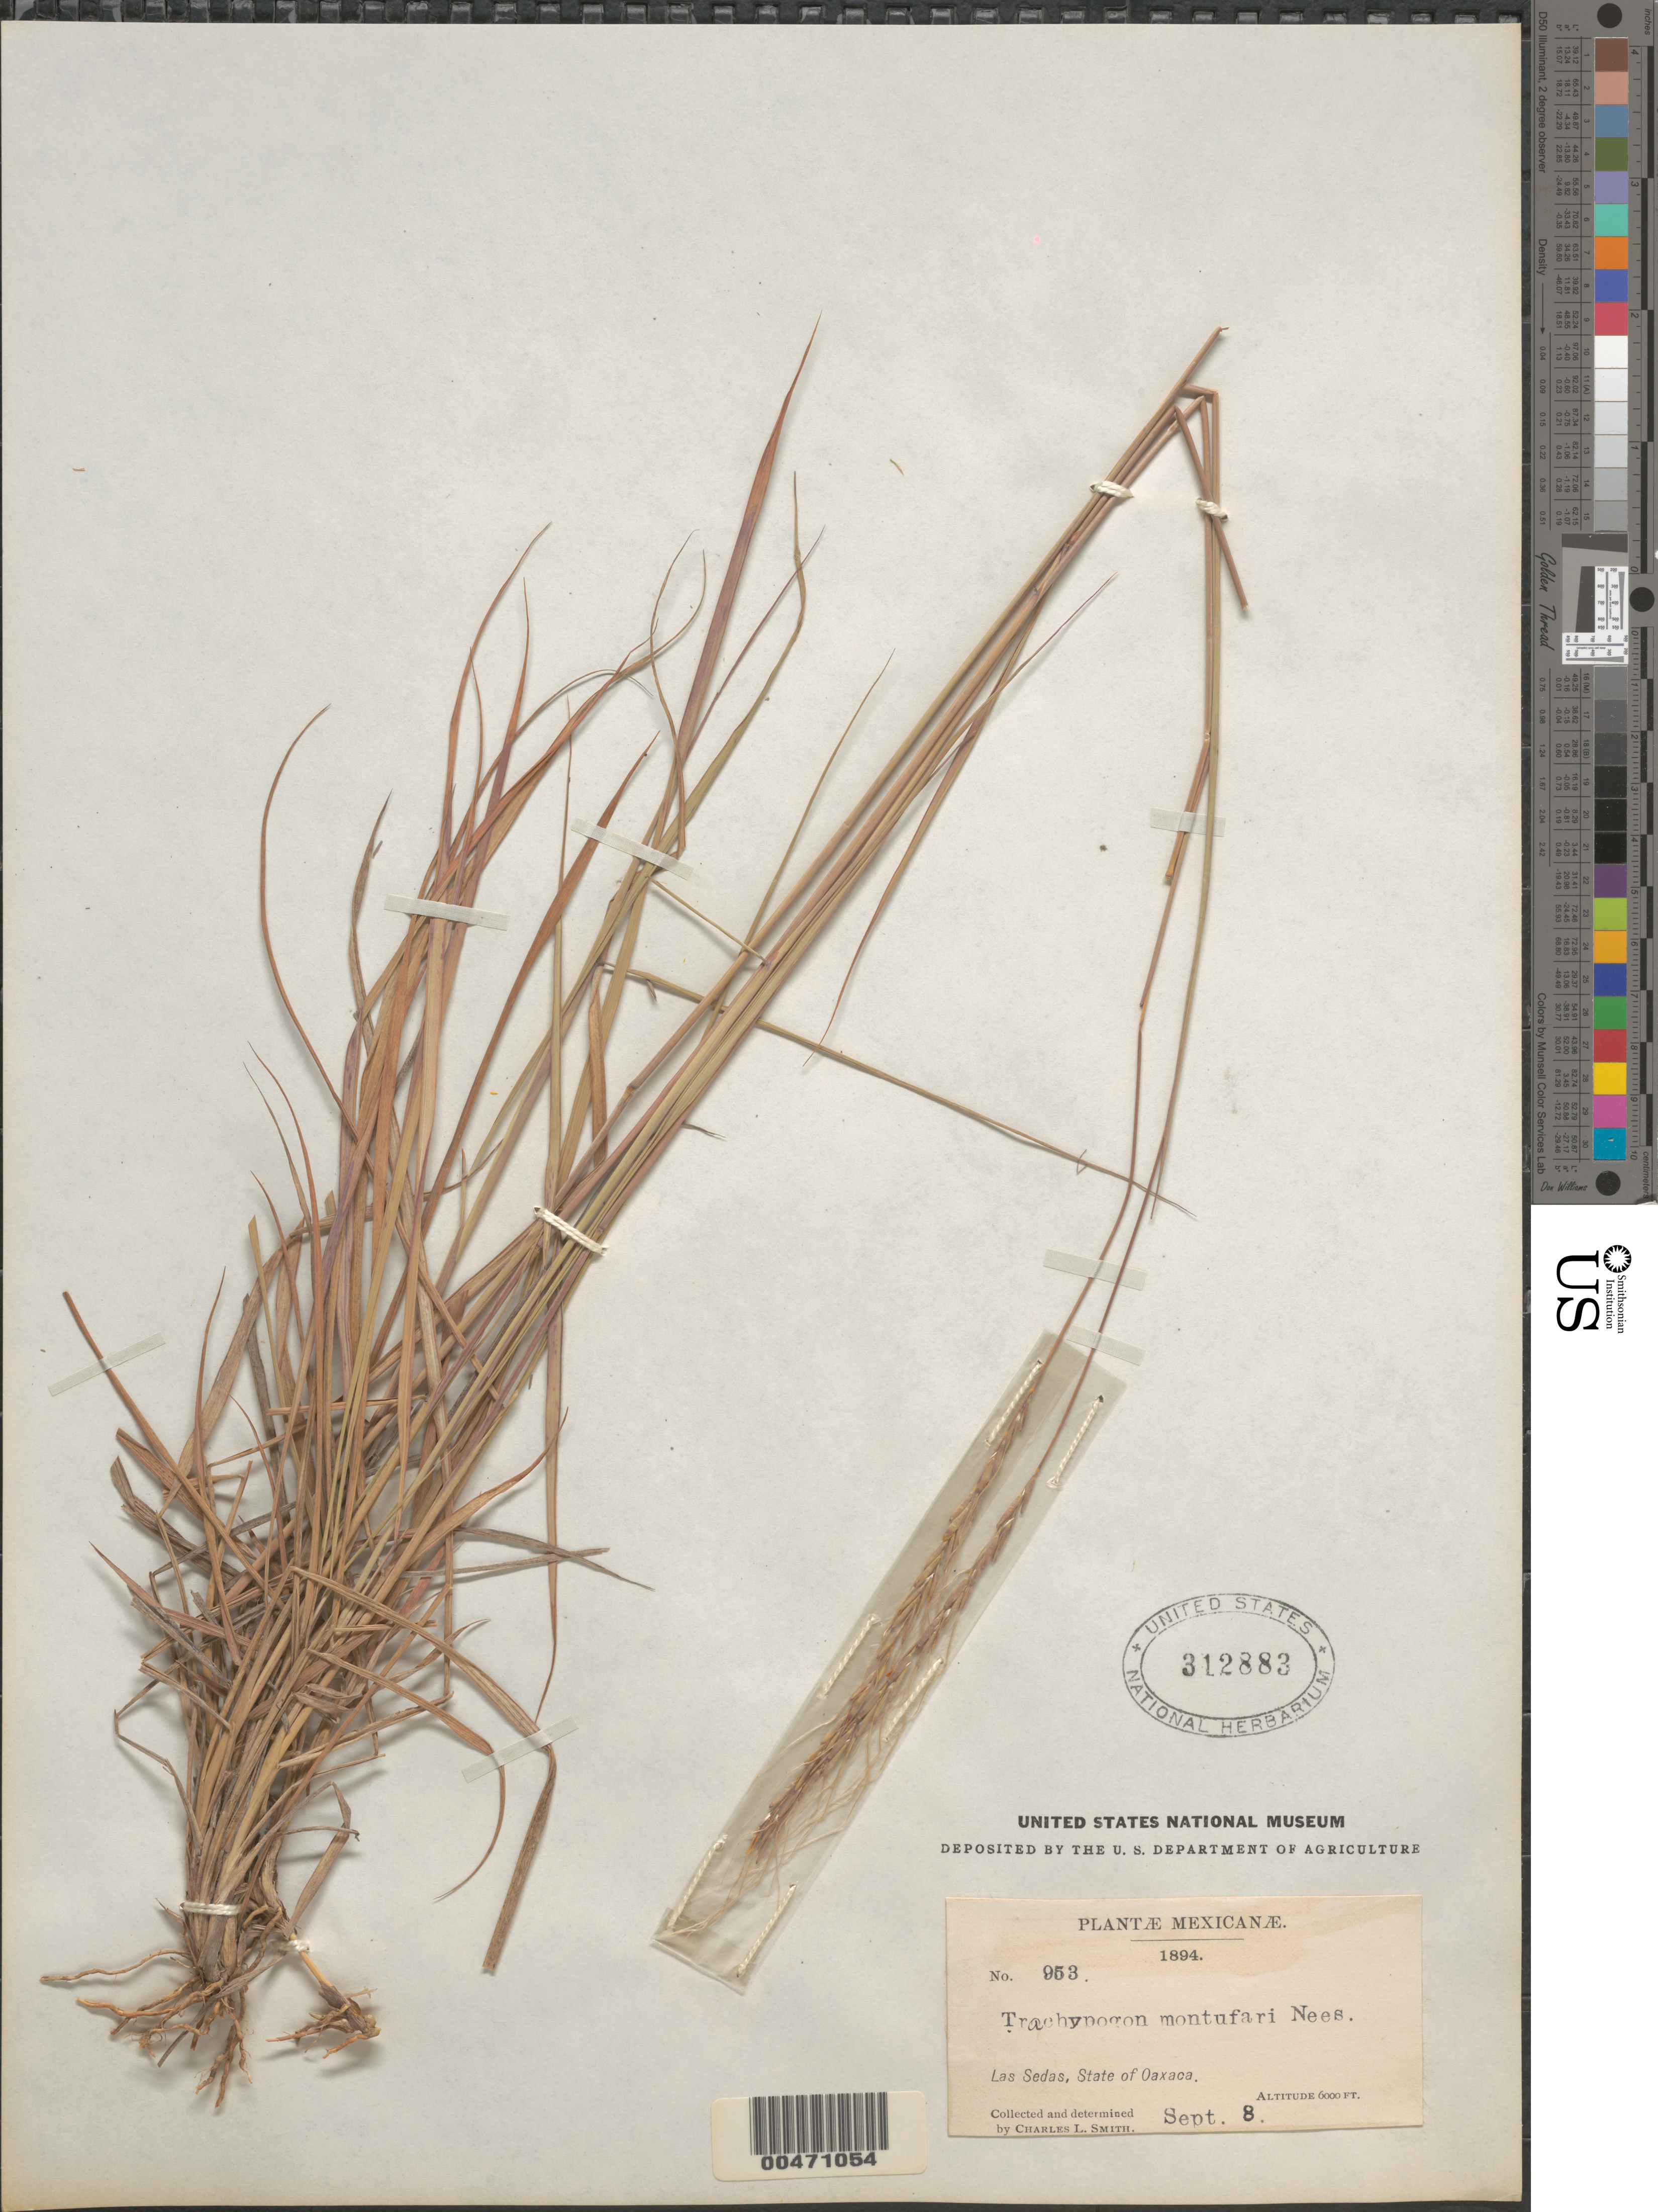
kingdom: Plantae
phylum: Tracheophyta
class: Liliopsida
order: Poales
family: Poaceae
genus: Trachypogon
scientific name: Trachypogon secundus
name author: (J. Presl) Scribn.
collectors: C. L. Smith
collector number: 953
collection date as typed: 8 Sep 1894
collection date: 1894-09-08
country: Mexico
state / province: Oaxaca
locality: Las Sedas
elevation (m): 1829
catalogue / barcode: US 312883